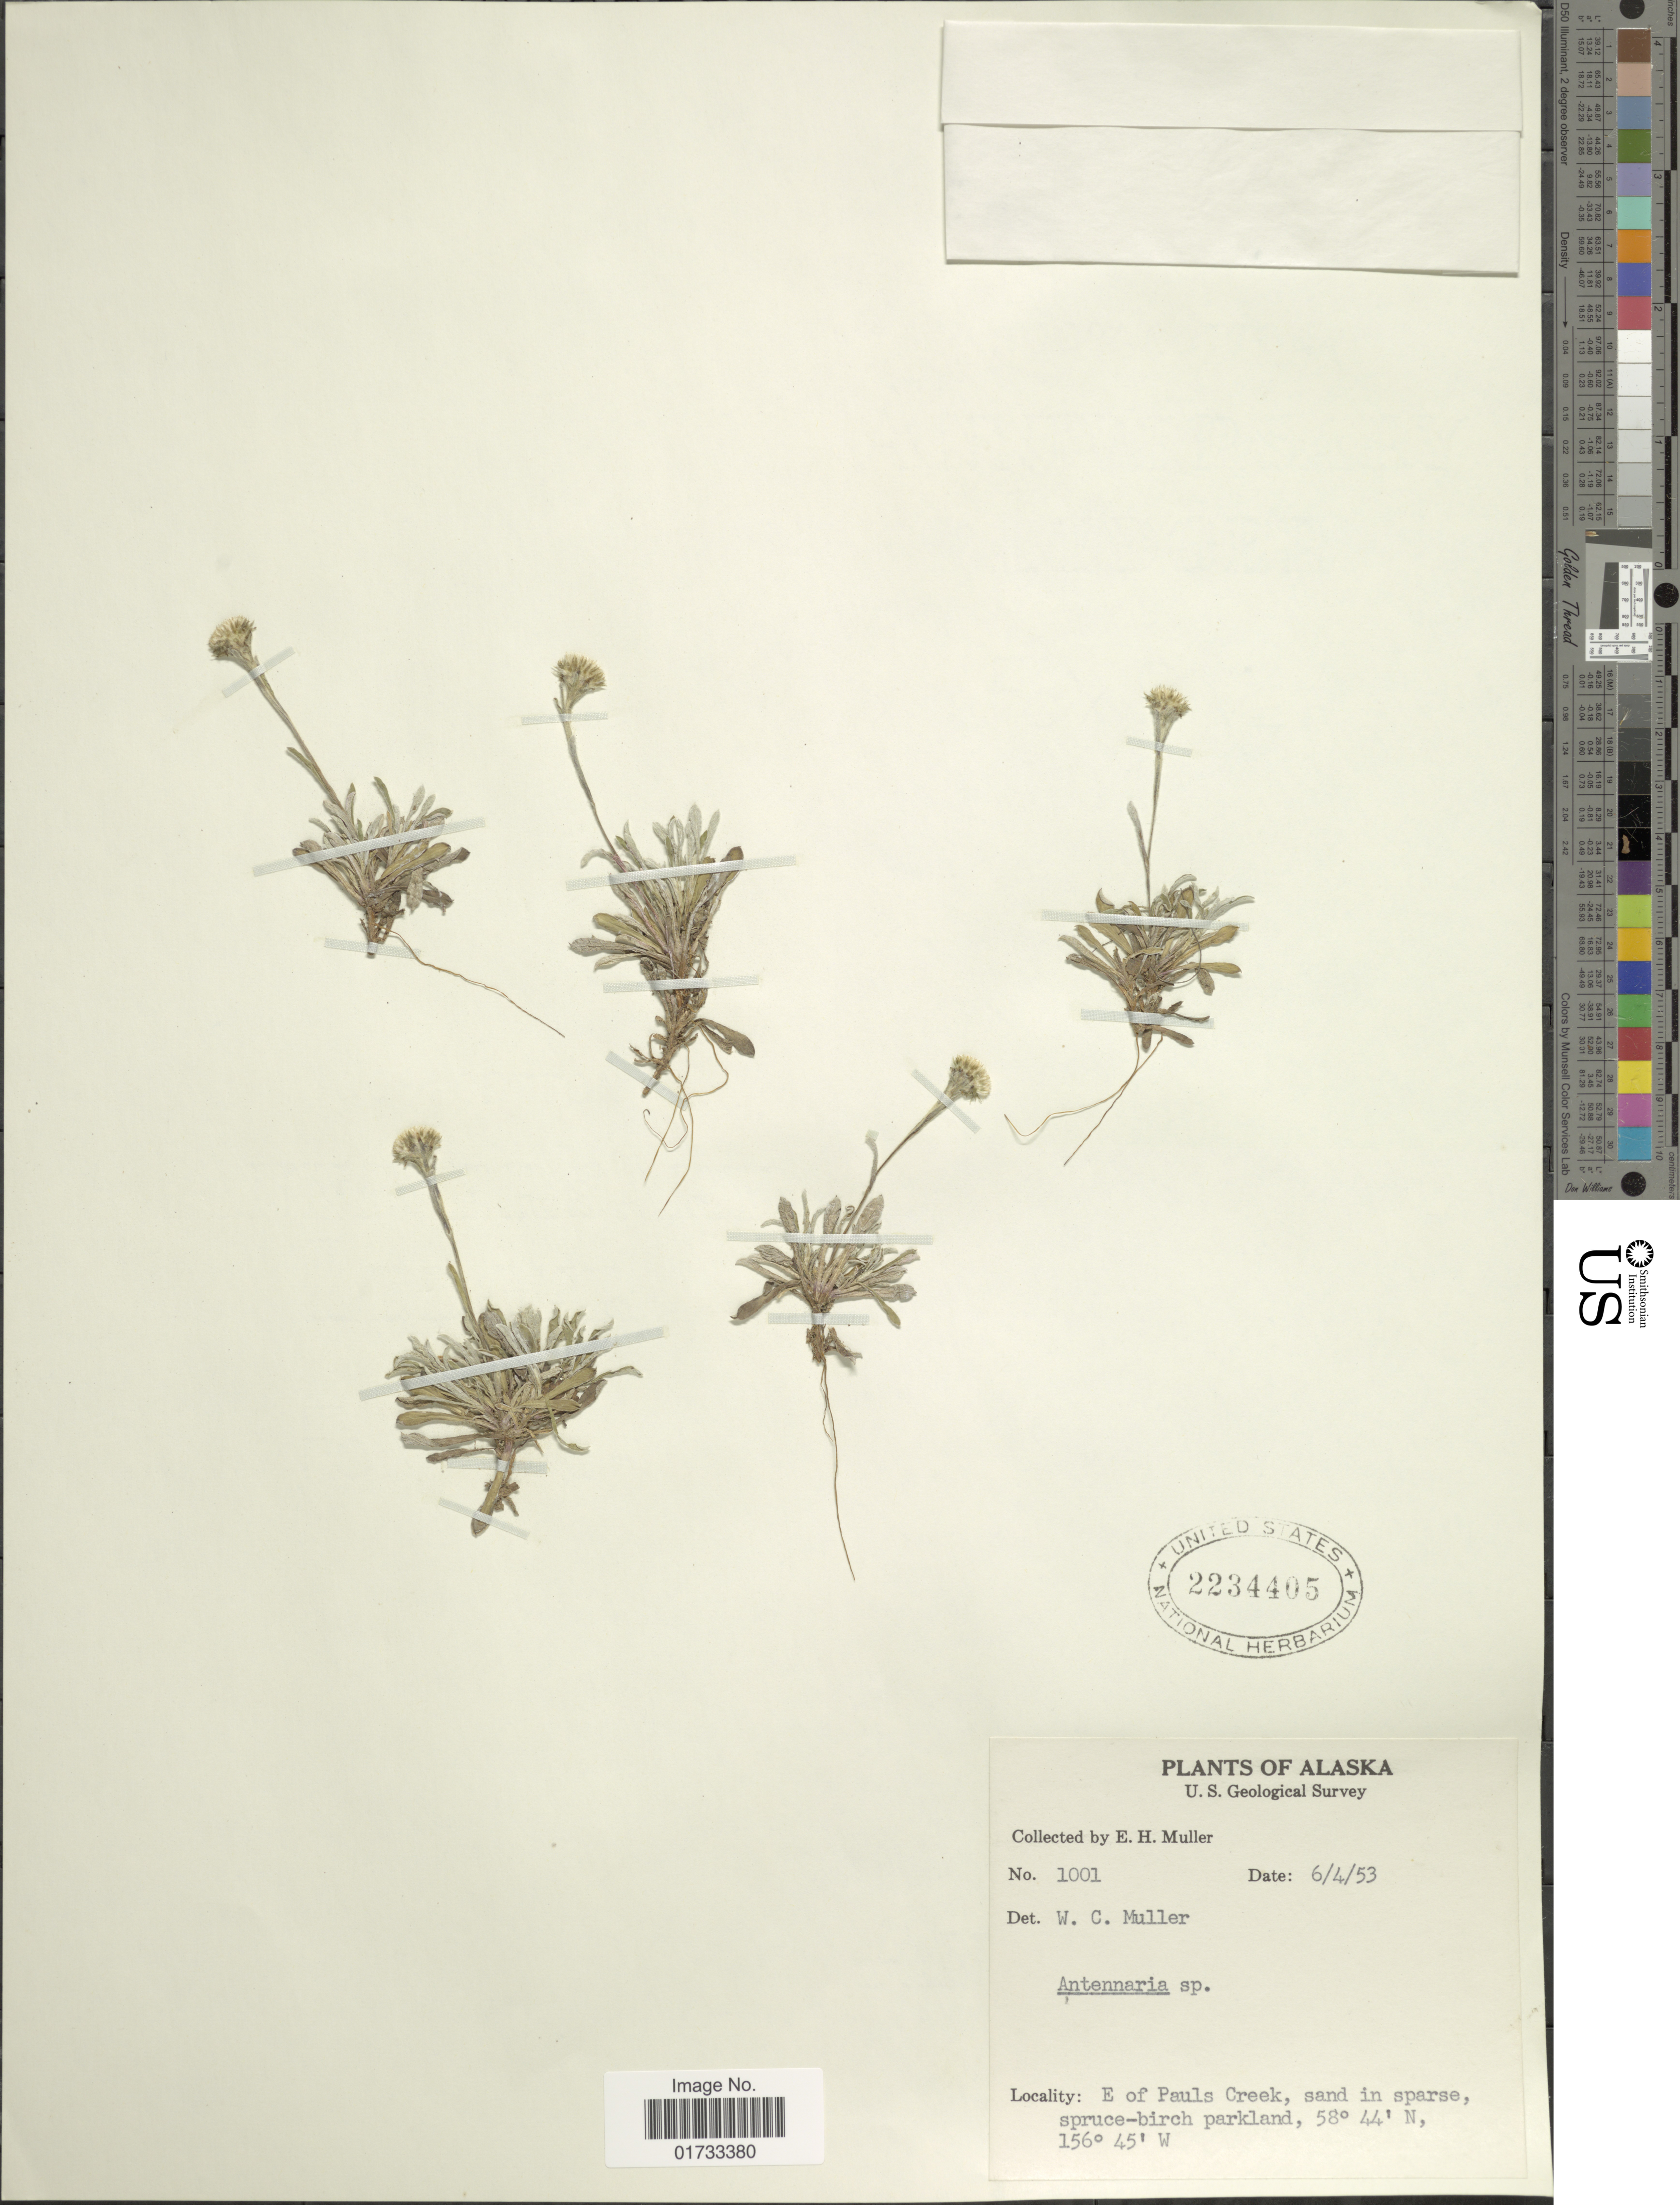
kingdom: Plantae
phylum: Tracheophyta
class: Magnoliopsida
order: Asterales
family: Asteraceae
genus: Antennaria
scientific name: Antennaria sp.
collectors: E. H. Muller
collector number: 1001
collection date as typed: Transcribed d/m/y: 4/6/53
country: United States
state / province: Alaska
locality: E of Pauls Creek, sand in sparse, spruce-birch parkland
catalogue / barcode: US 2234405